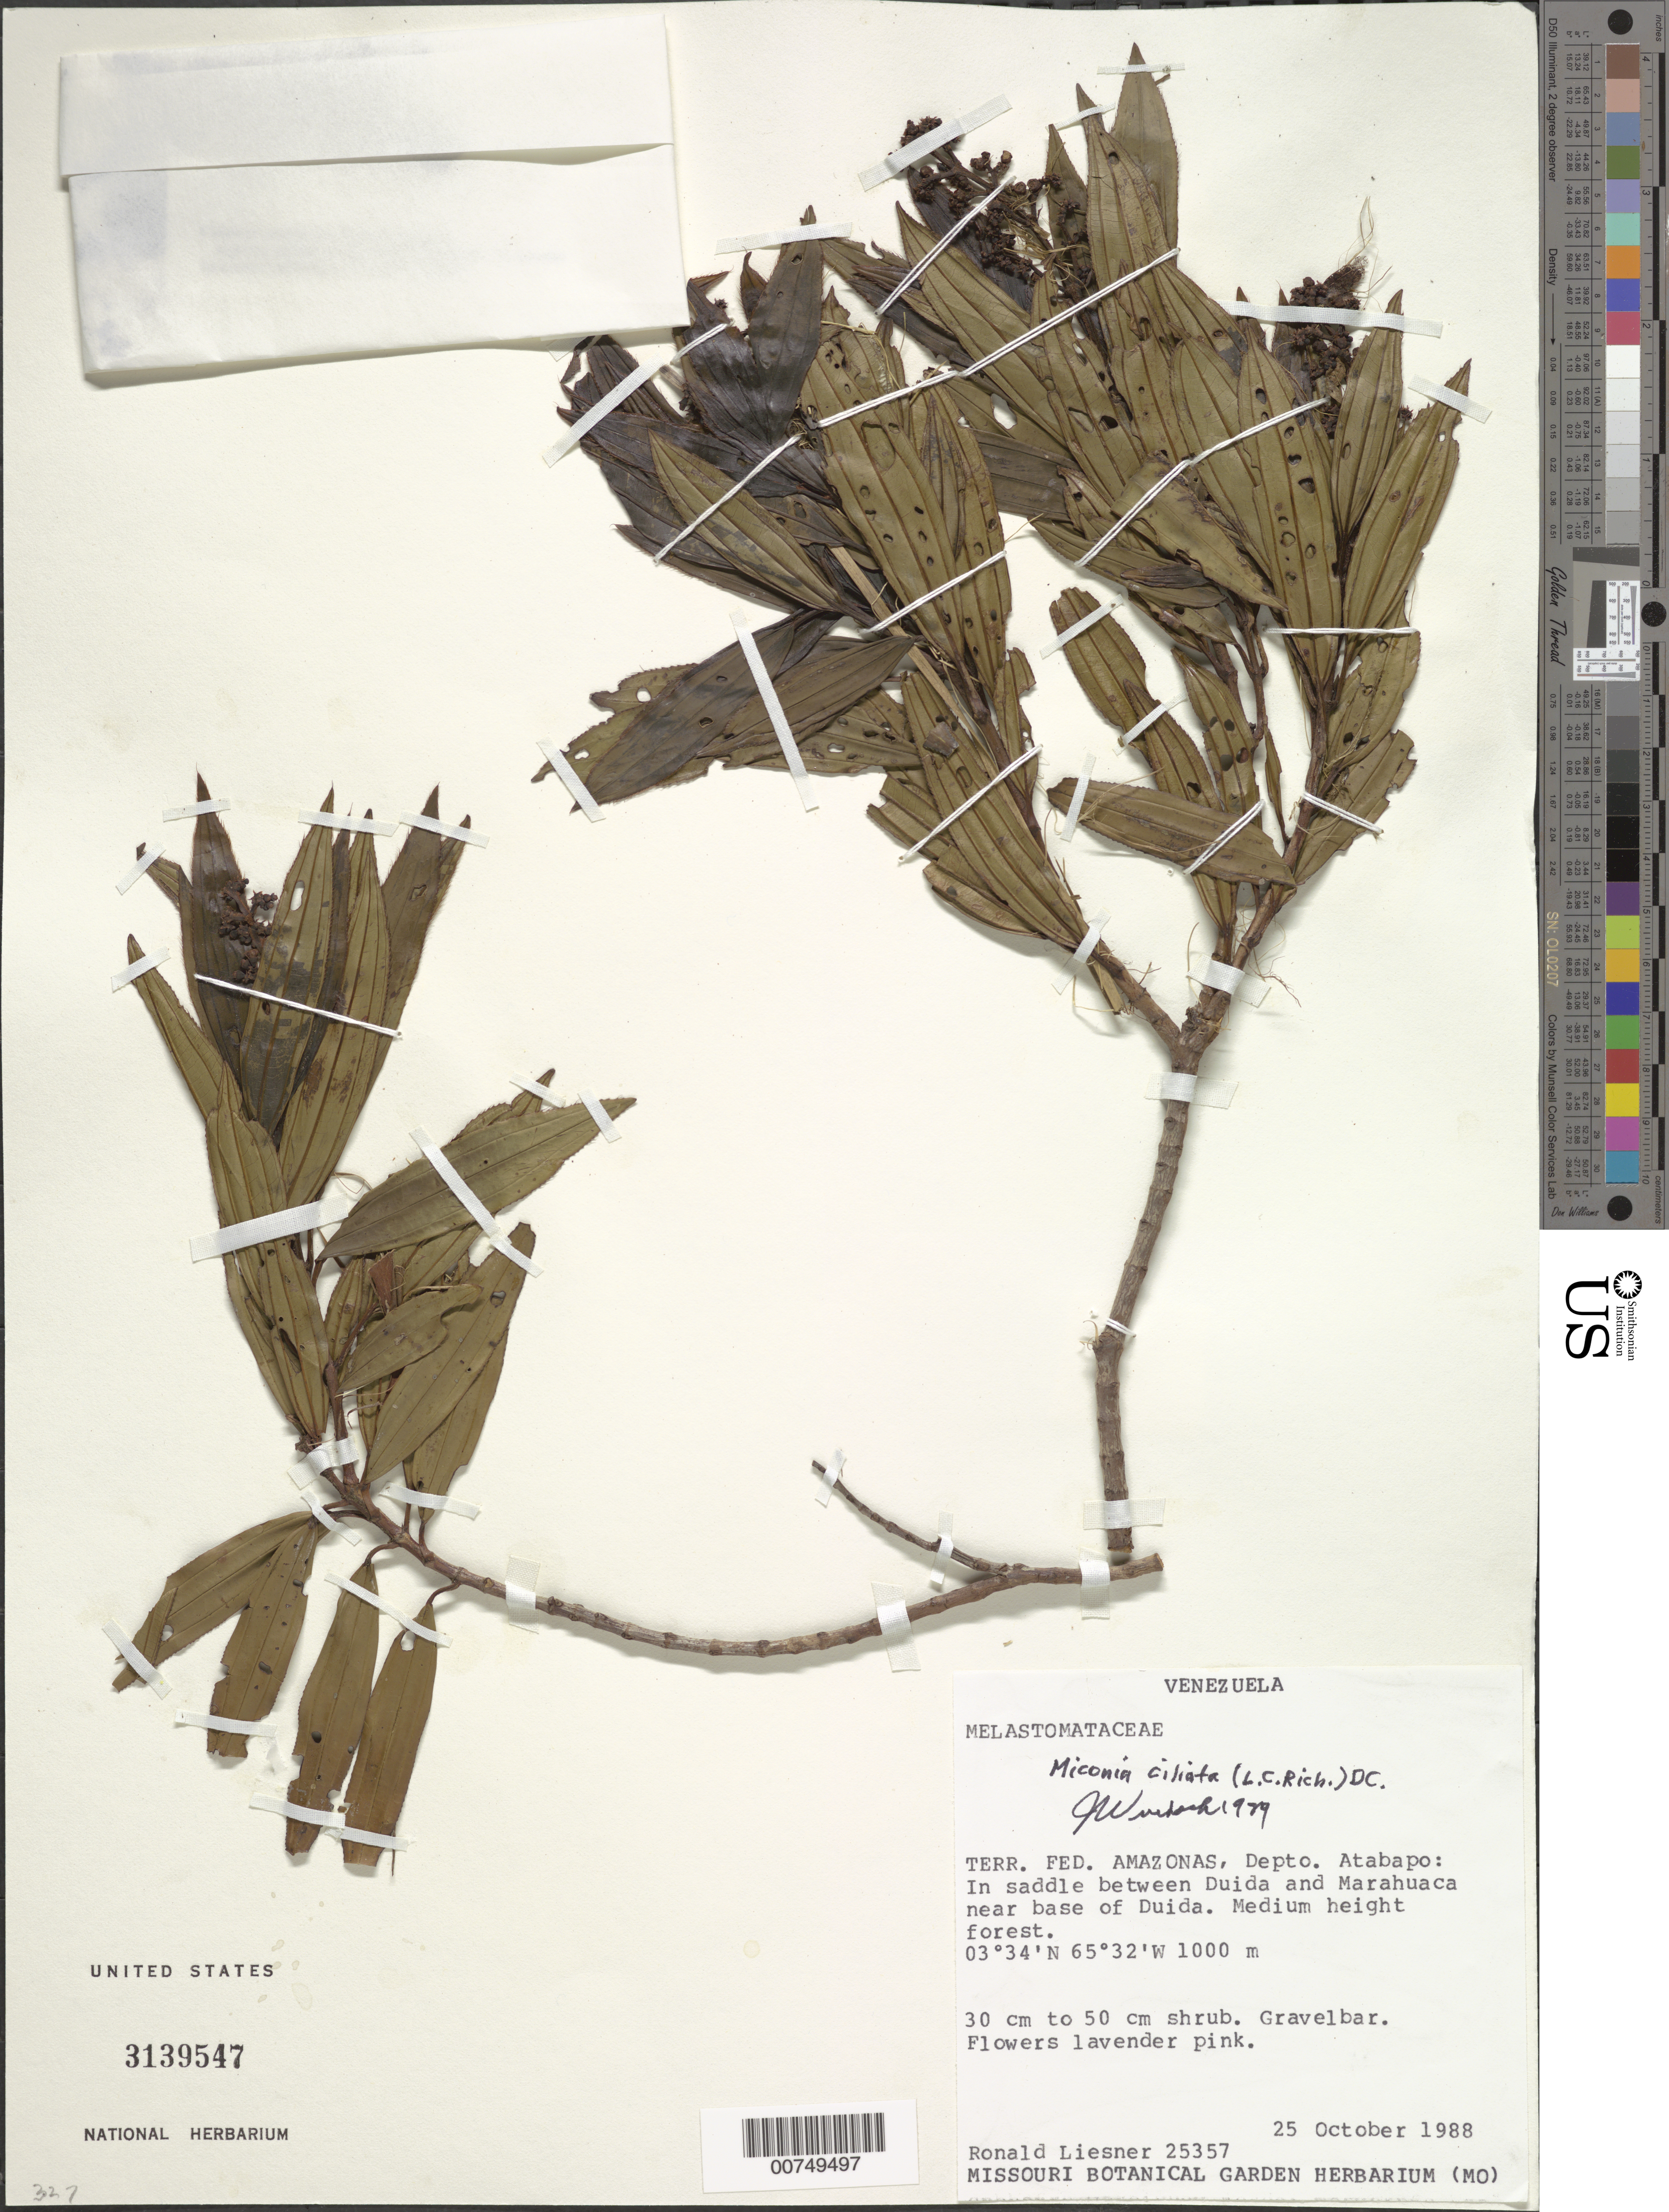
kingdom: Plantae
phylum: Tracheophyta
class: Magnoliopsida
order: Myrtales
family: Melastomataceae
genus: Miconia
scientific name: Miconia ciliata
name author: (Rich.) DC.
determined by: Wurdack, John J., (US), US (UNITED STATES)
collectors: R. L. Liesner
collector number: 25357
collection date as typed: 25-Oct-88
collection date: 1988-10-25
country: Venezuela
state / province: Amazonas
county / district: Atabapo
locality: Duida, near base; saddle between Duida and Marahuaca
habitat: Medium height forest; gravel bar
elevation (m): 1000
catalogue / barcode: US 3139547